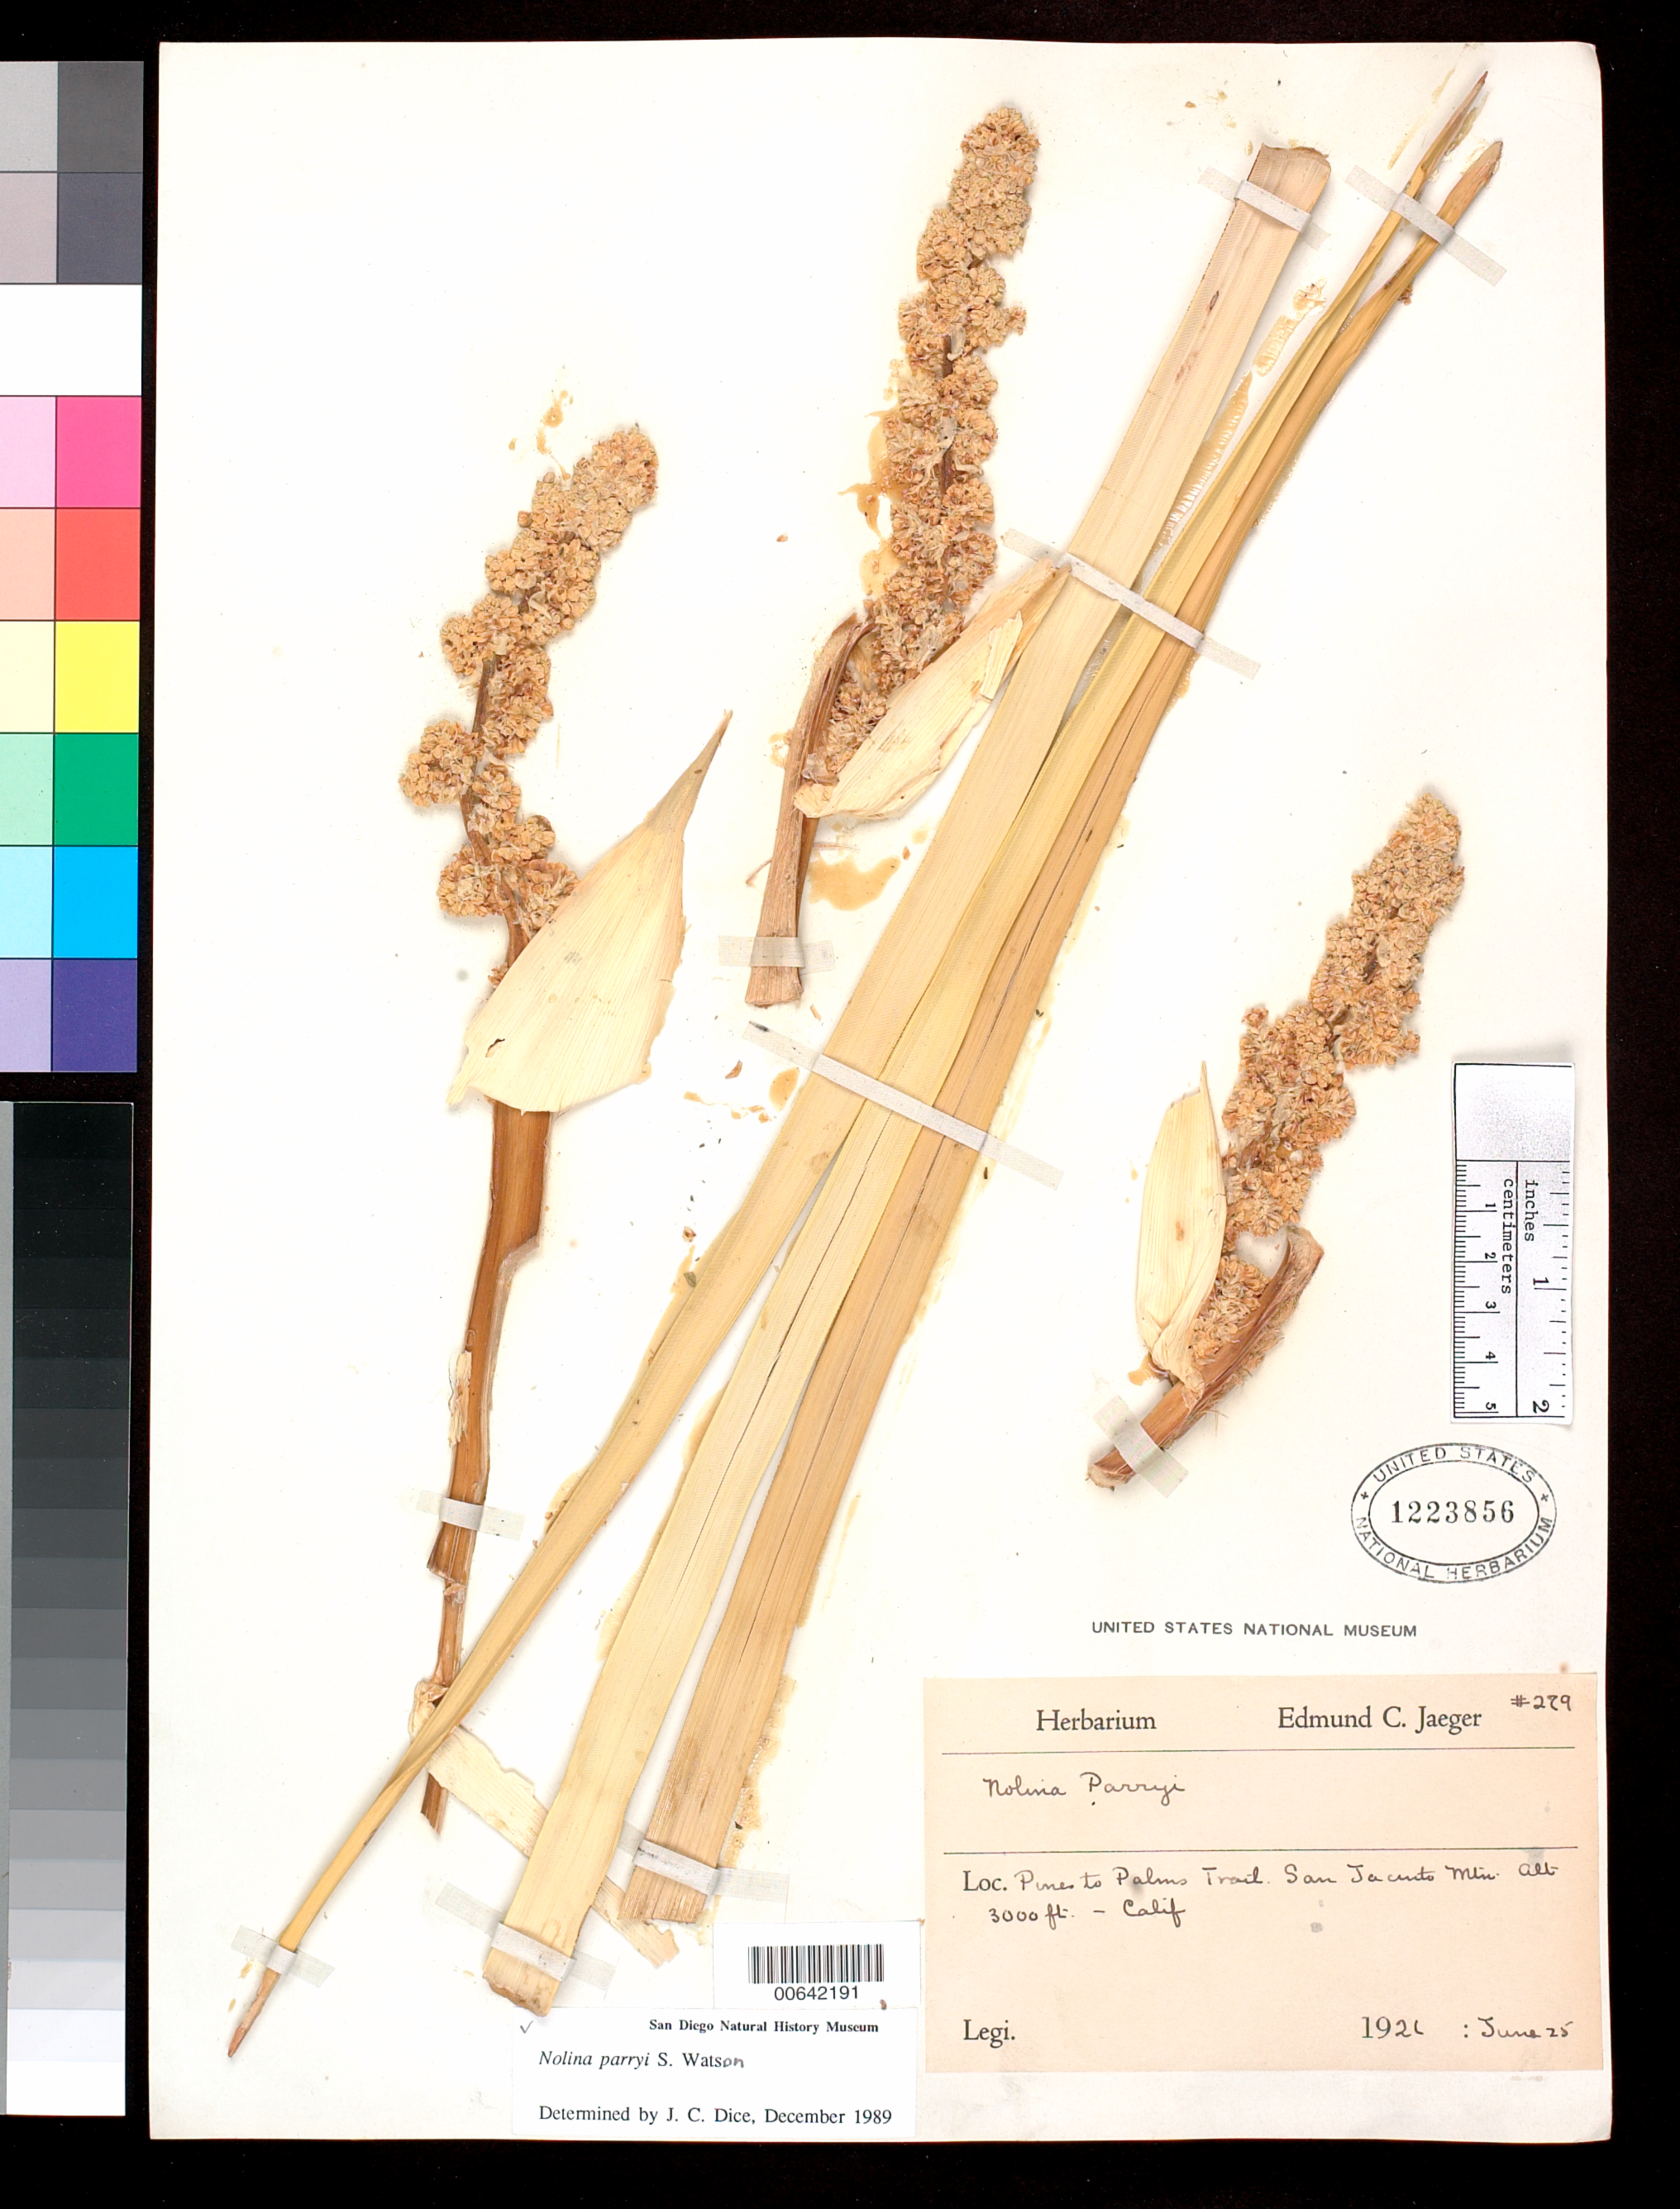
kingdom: Plantae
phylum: Tracheophyta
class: Liliopsida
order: Asparagales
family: Asparagaceae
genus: Nolina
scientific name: Nolina parryi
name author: S. Watson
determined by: Dice, J. C., (SD), San Diego Natrural History Museum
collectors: E. Jaeger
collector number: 279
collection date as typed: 25 Jun 1921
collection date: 1921-06-25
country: United States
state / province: California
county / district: Riverside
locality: Pines to Palms Trail, San Jacinto Mts.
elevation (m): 914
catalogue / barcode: US 1223856